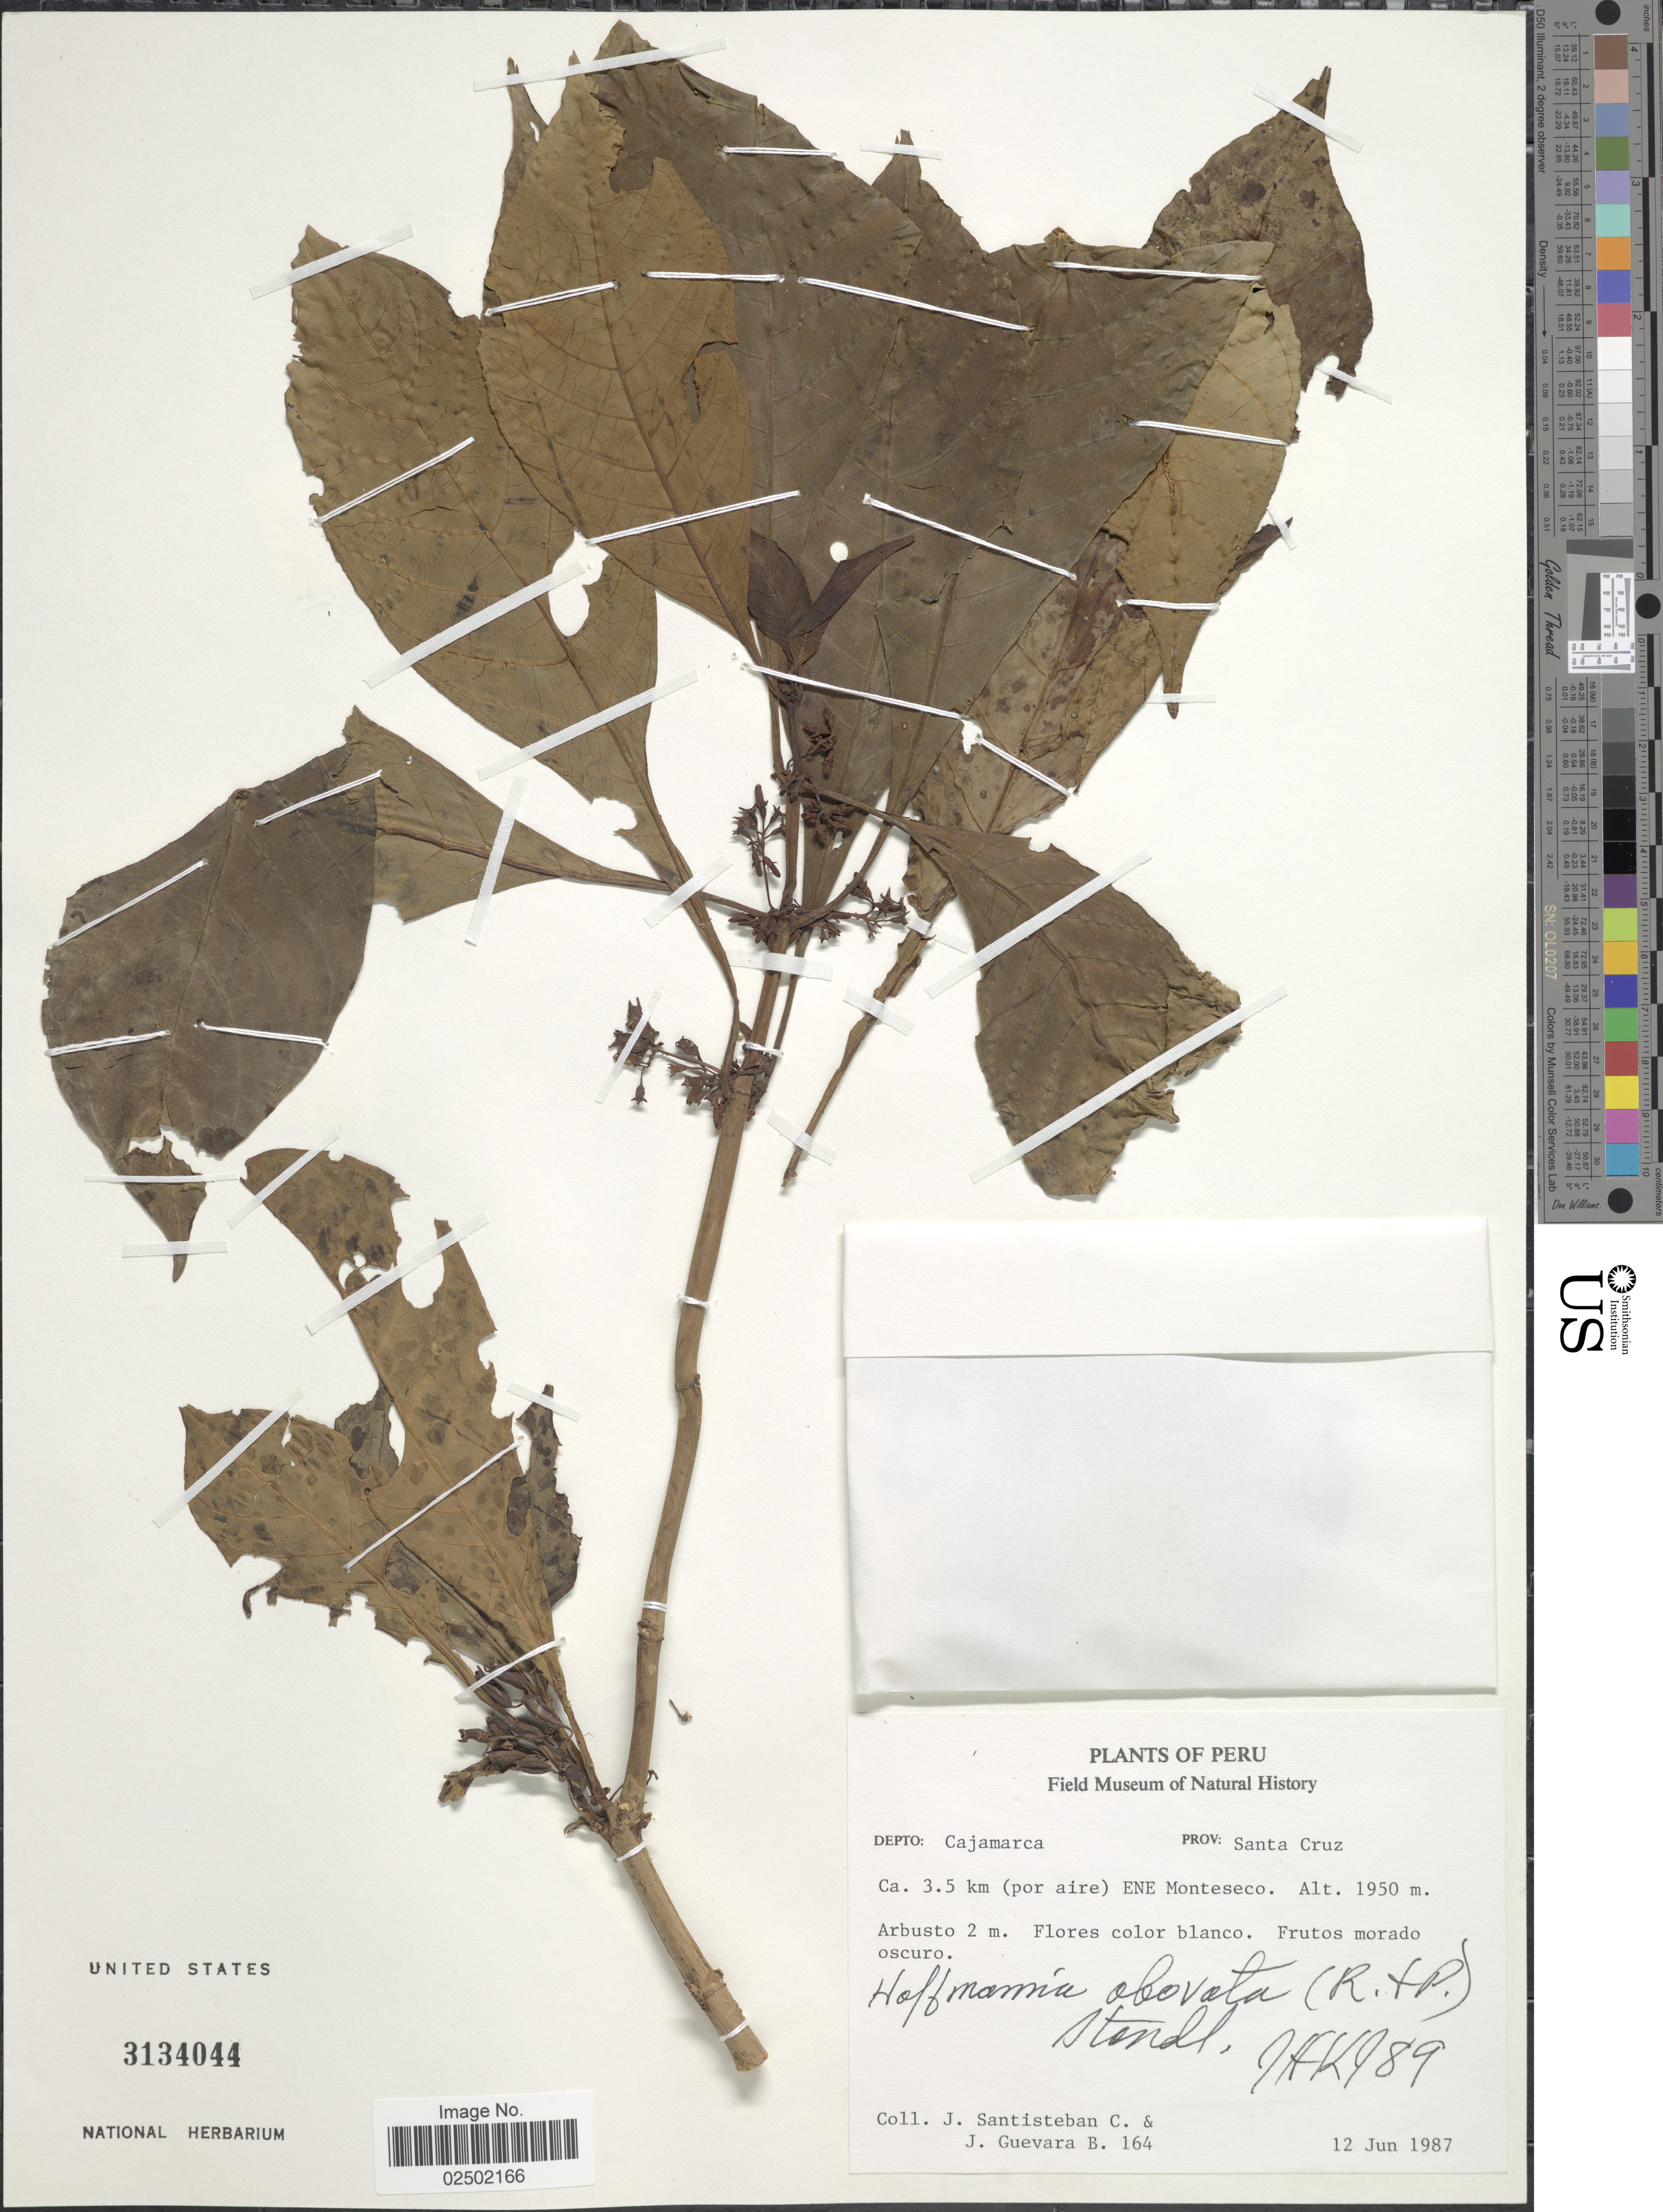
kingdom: Plantae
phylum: Tracheophyta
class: Magnoliopsida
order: Gentianales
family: Rubiaceae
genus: Hoffmannia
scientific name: Hoffmannia obovata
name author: (Ruiz & Pav.) Standl.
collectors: J. Santisteban C. & J. Guevara B.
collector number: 164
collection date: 1987-06-12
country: Peru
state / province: Cajamarca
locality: Depto. Cajamarca, Prov. Santa Cruz, 3.5 km (por aire) ENE Monteseco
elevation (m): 1950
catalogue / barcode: US 3134044